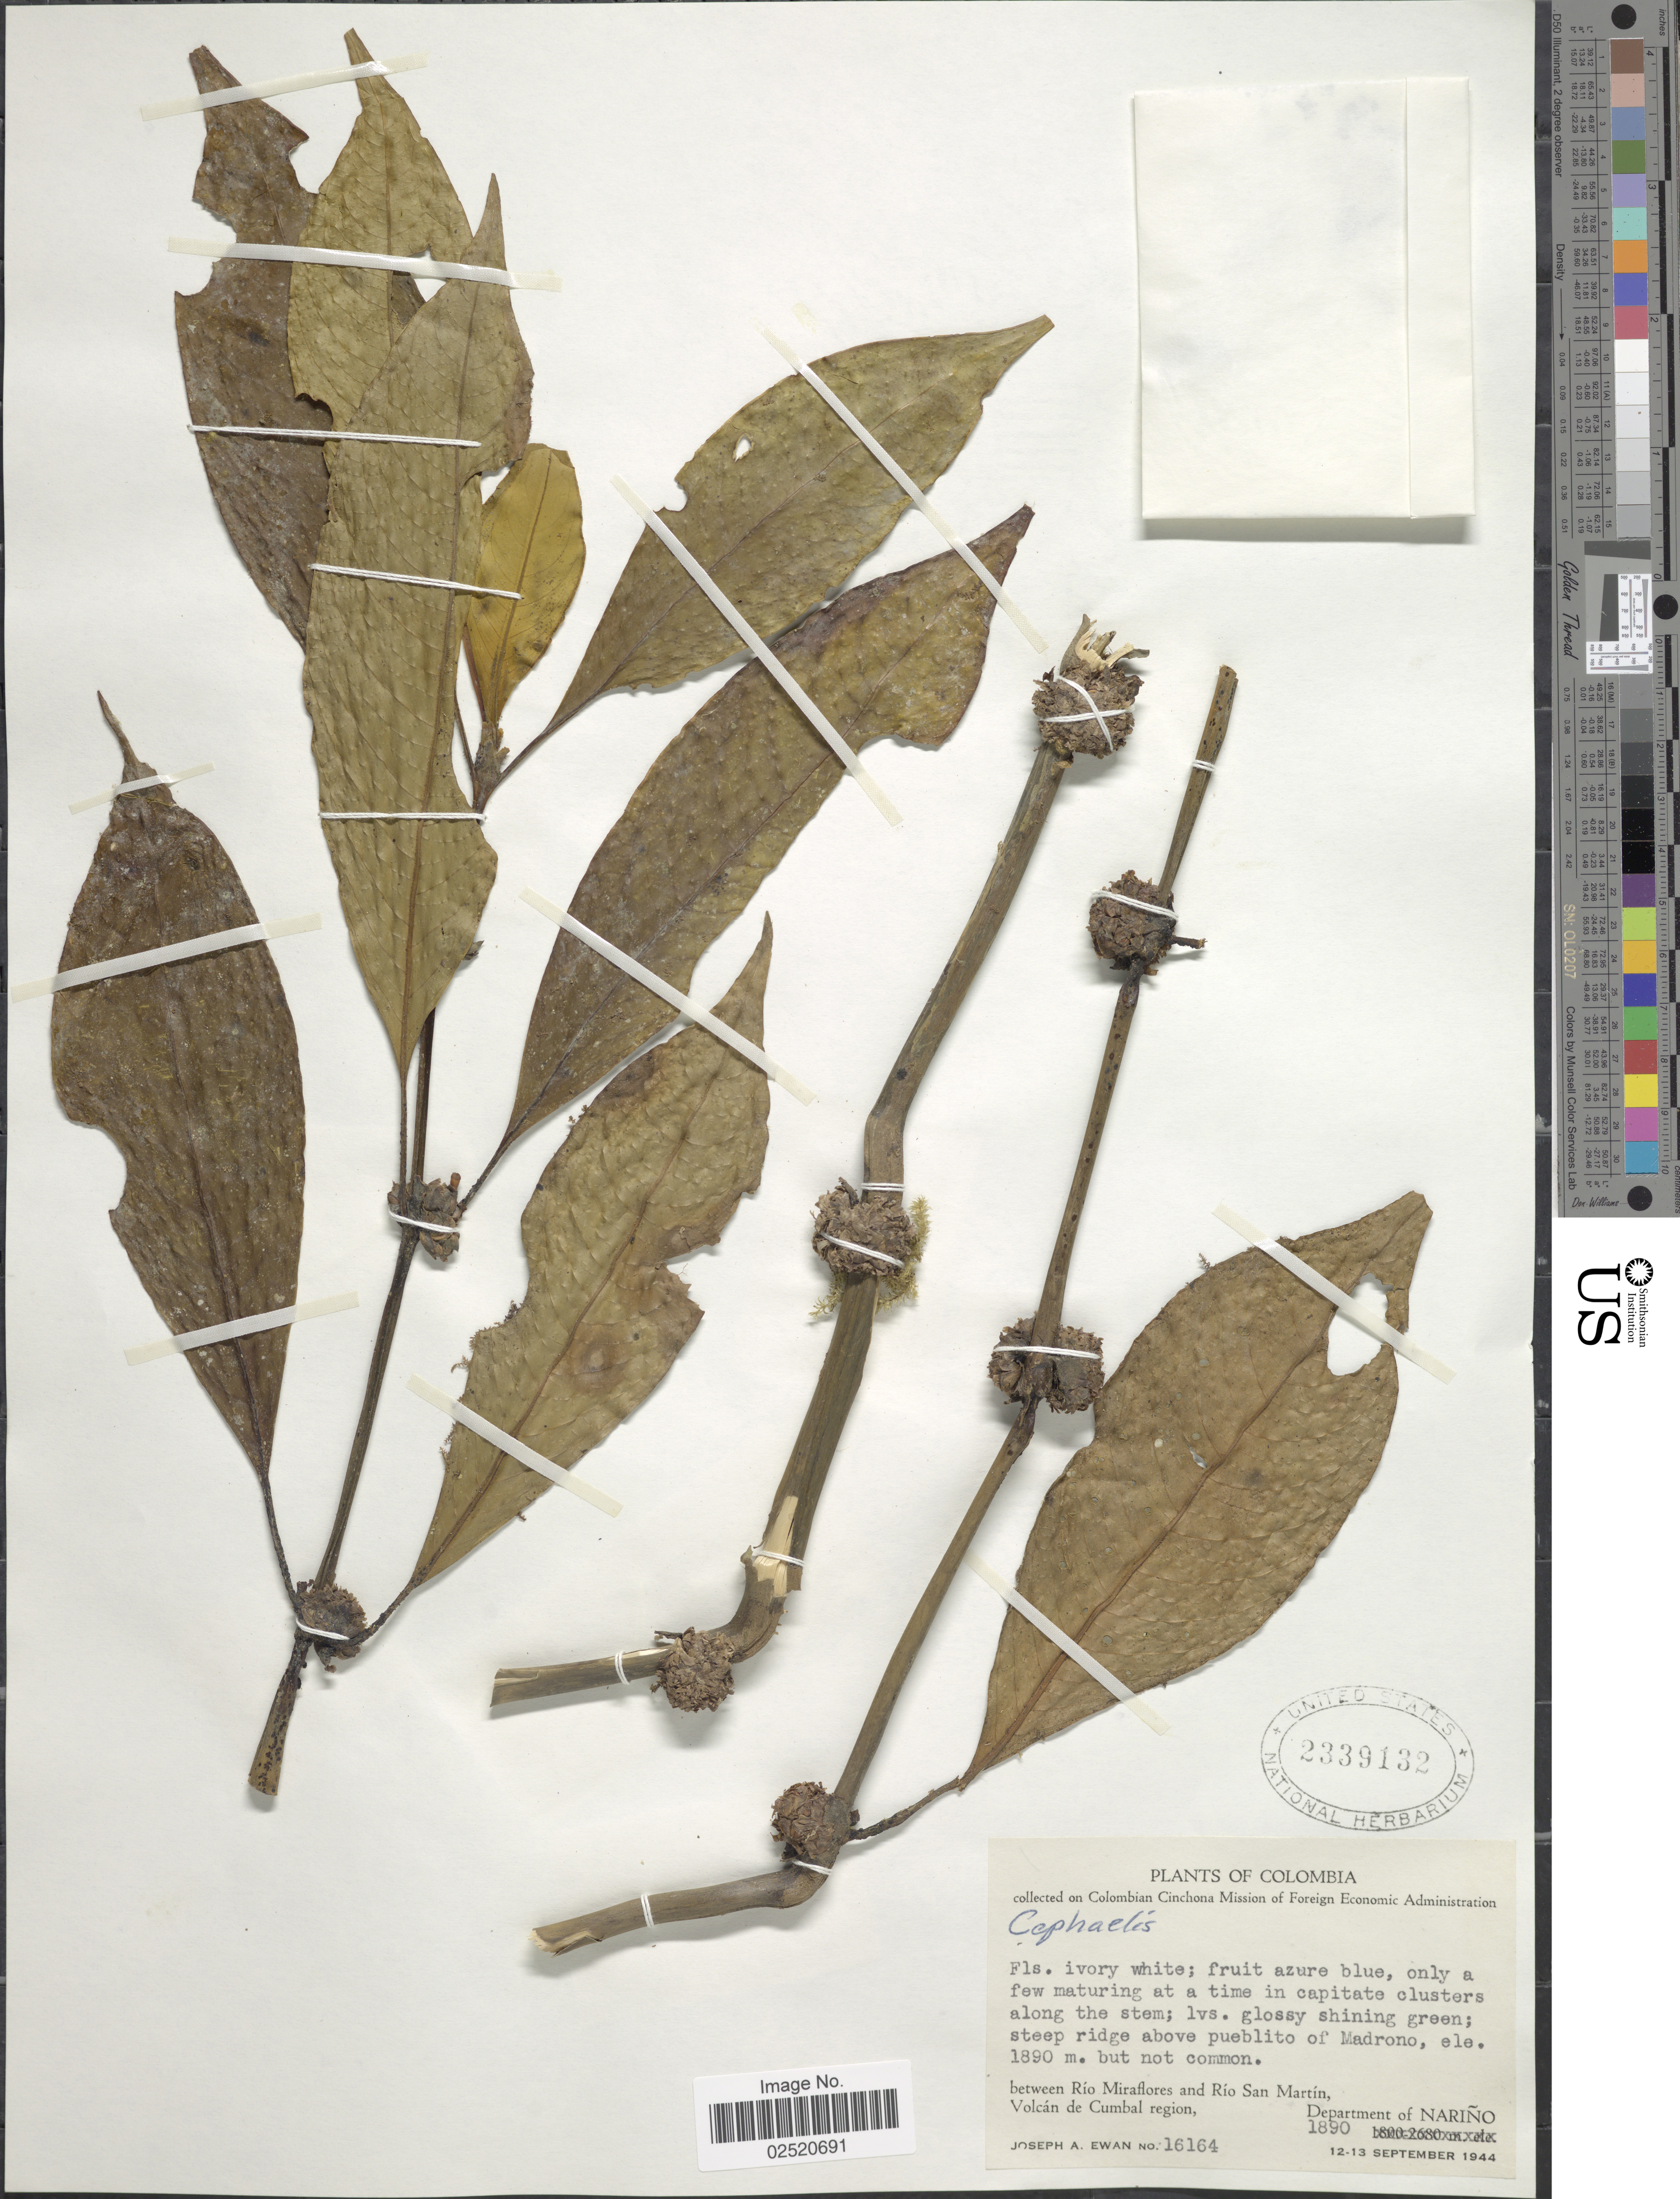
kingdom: Plantae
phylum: Tracheophyta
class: Magnoliopsida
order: Gentianales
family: Rubiaceae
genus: Psychotria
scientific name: Psychotria sp.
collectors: J. A. Ewan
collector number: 16164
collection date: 1944-09-12/1944-09-13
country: Colombia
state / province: Nariño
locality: Above pueblito of Madrono. between Río Miraflores and Río San Martín, Volcán de Cumbal region.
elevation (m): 1890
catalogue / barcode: US 2339132